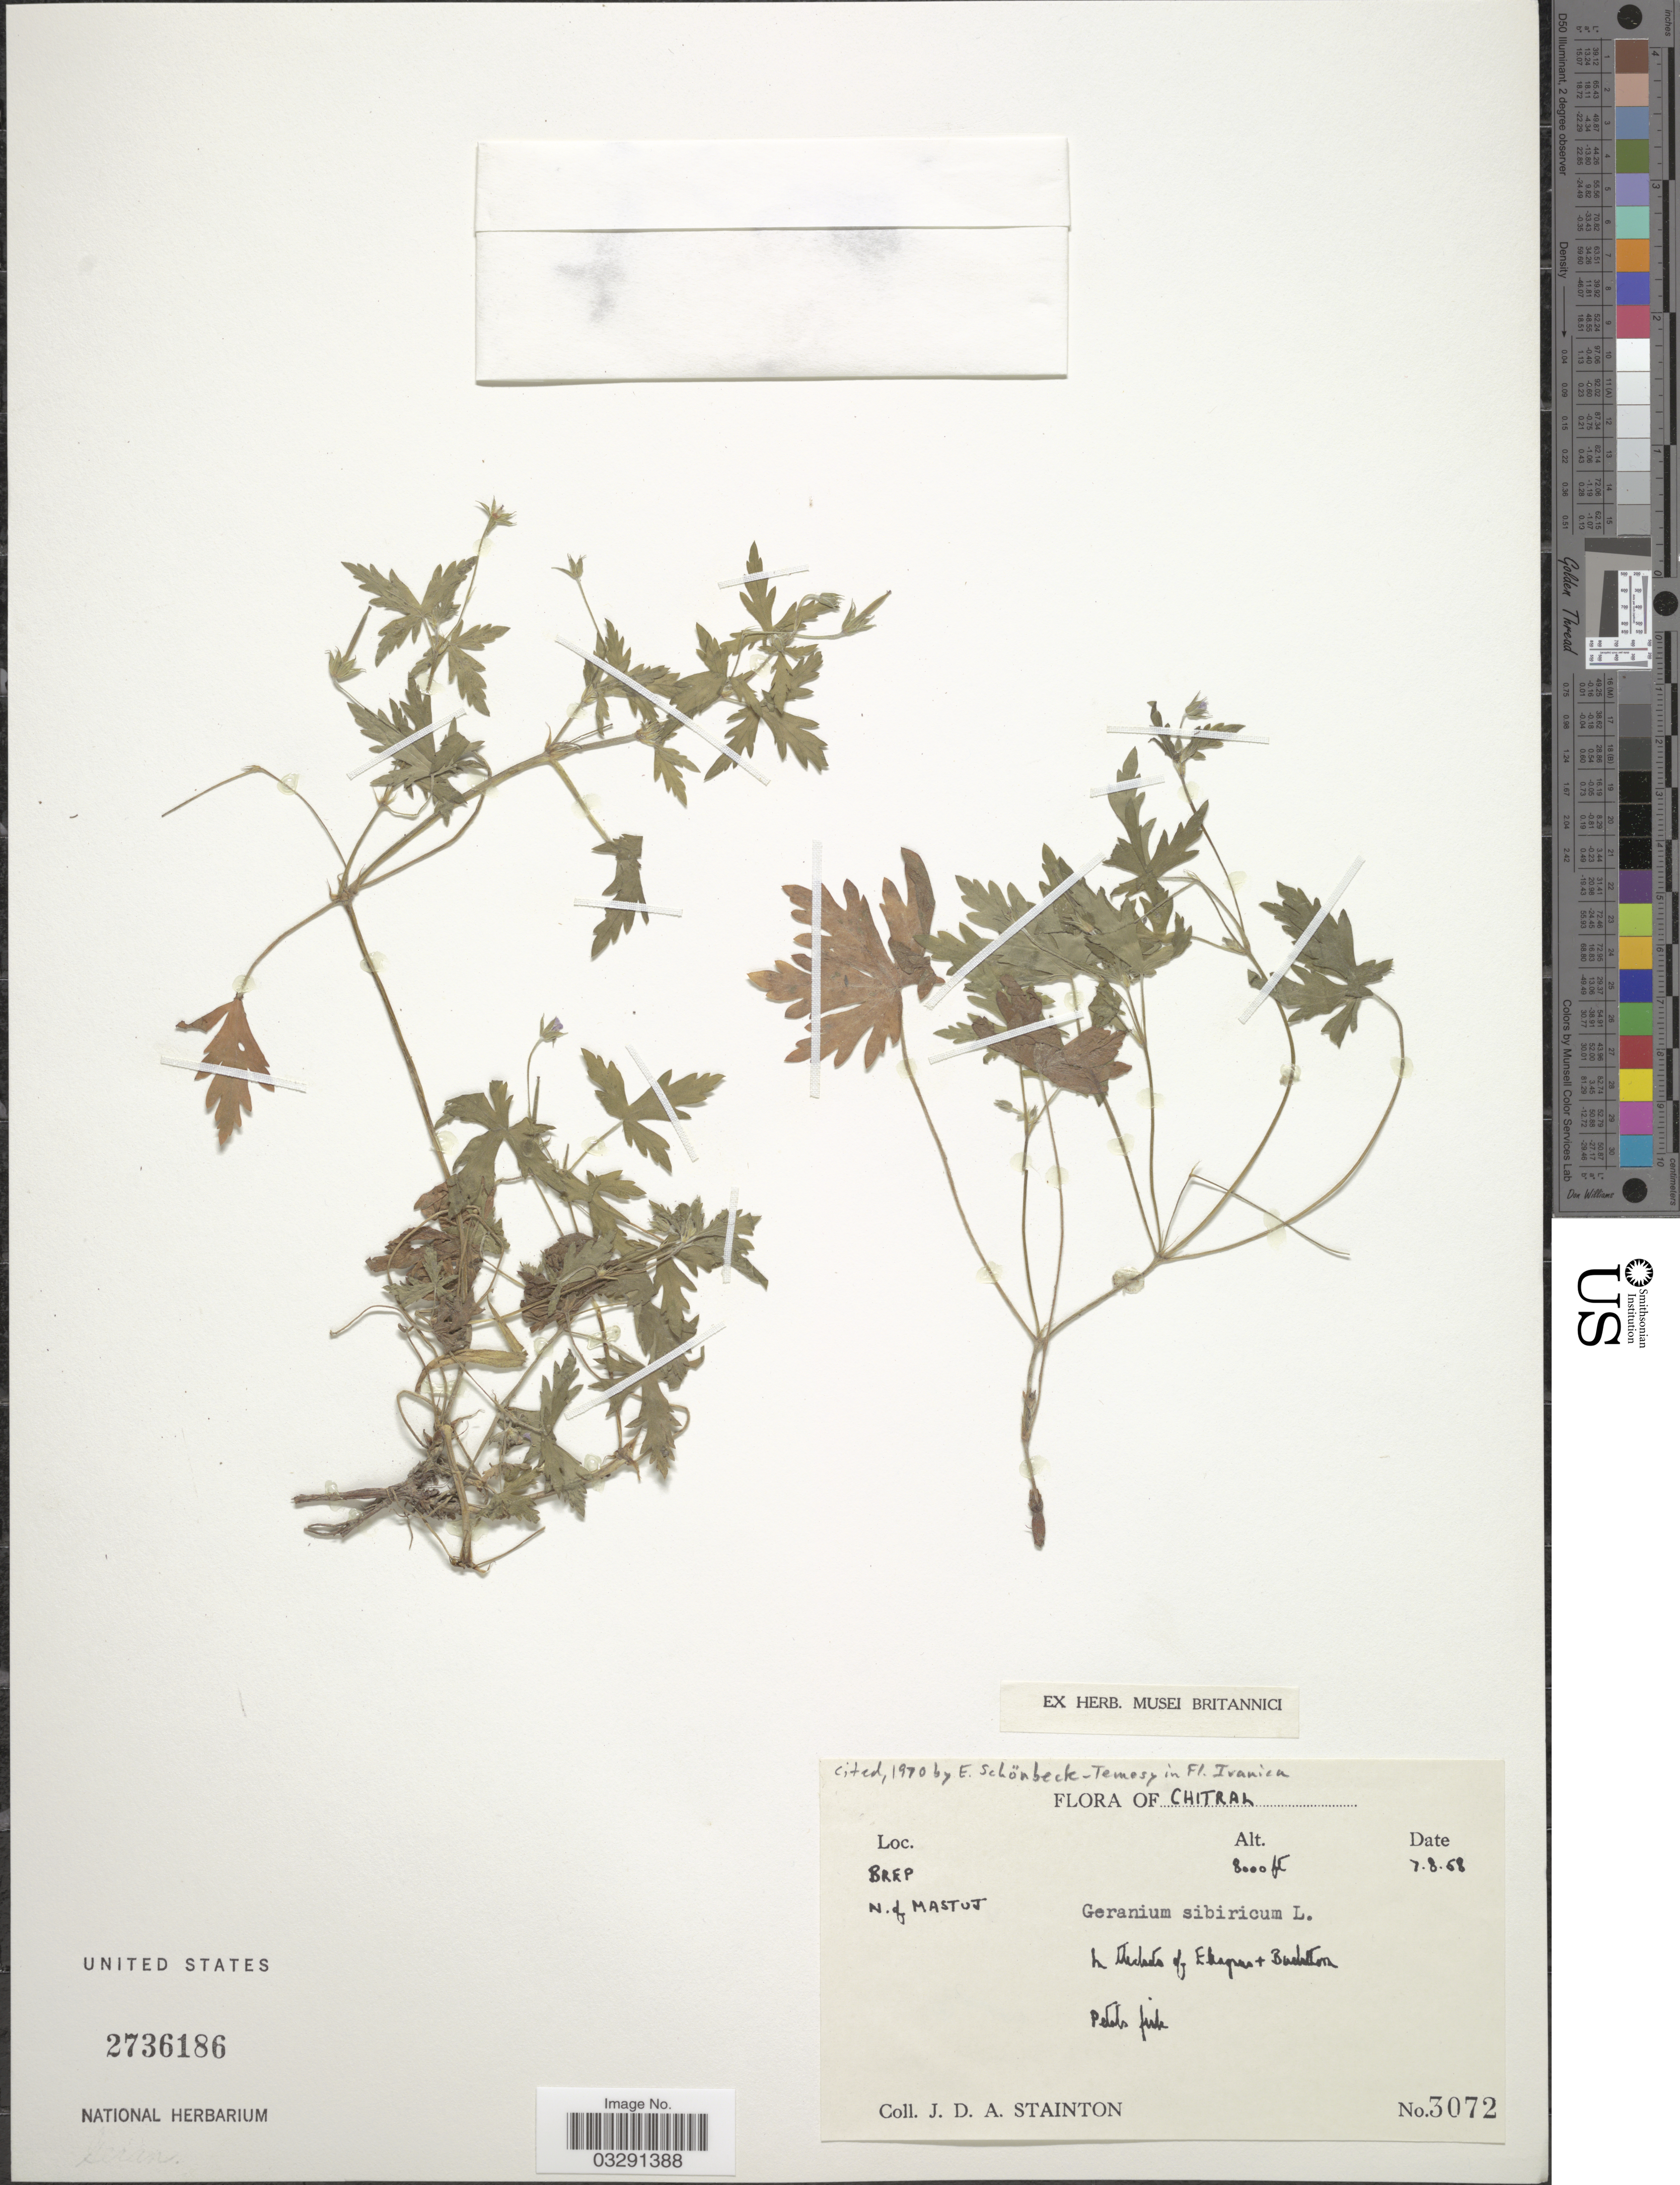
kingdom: Plantae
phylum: Tracheophyta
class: Magnoliopsida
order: Geraniales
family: Geraniaceae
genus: Geranium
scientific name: Geranium sibiricum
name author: L.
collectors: J. Stainton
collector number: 3072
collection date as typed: Transcribed d/m/y: 7/8/58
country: Pakistan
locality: Chitral, Brep, N. of Mastuj.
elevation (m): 2438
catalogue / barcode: US 2736186